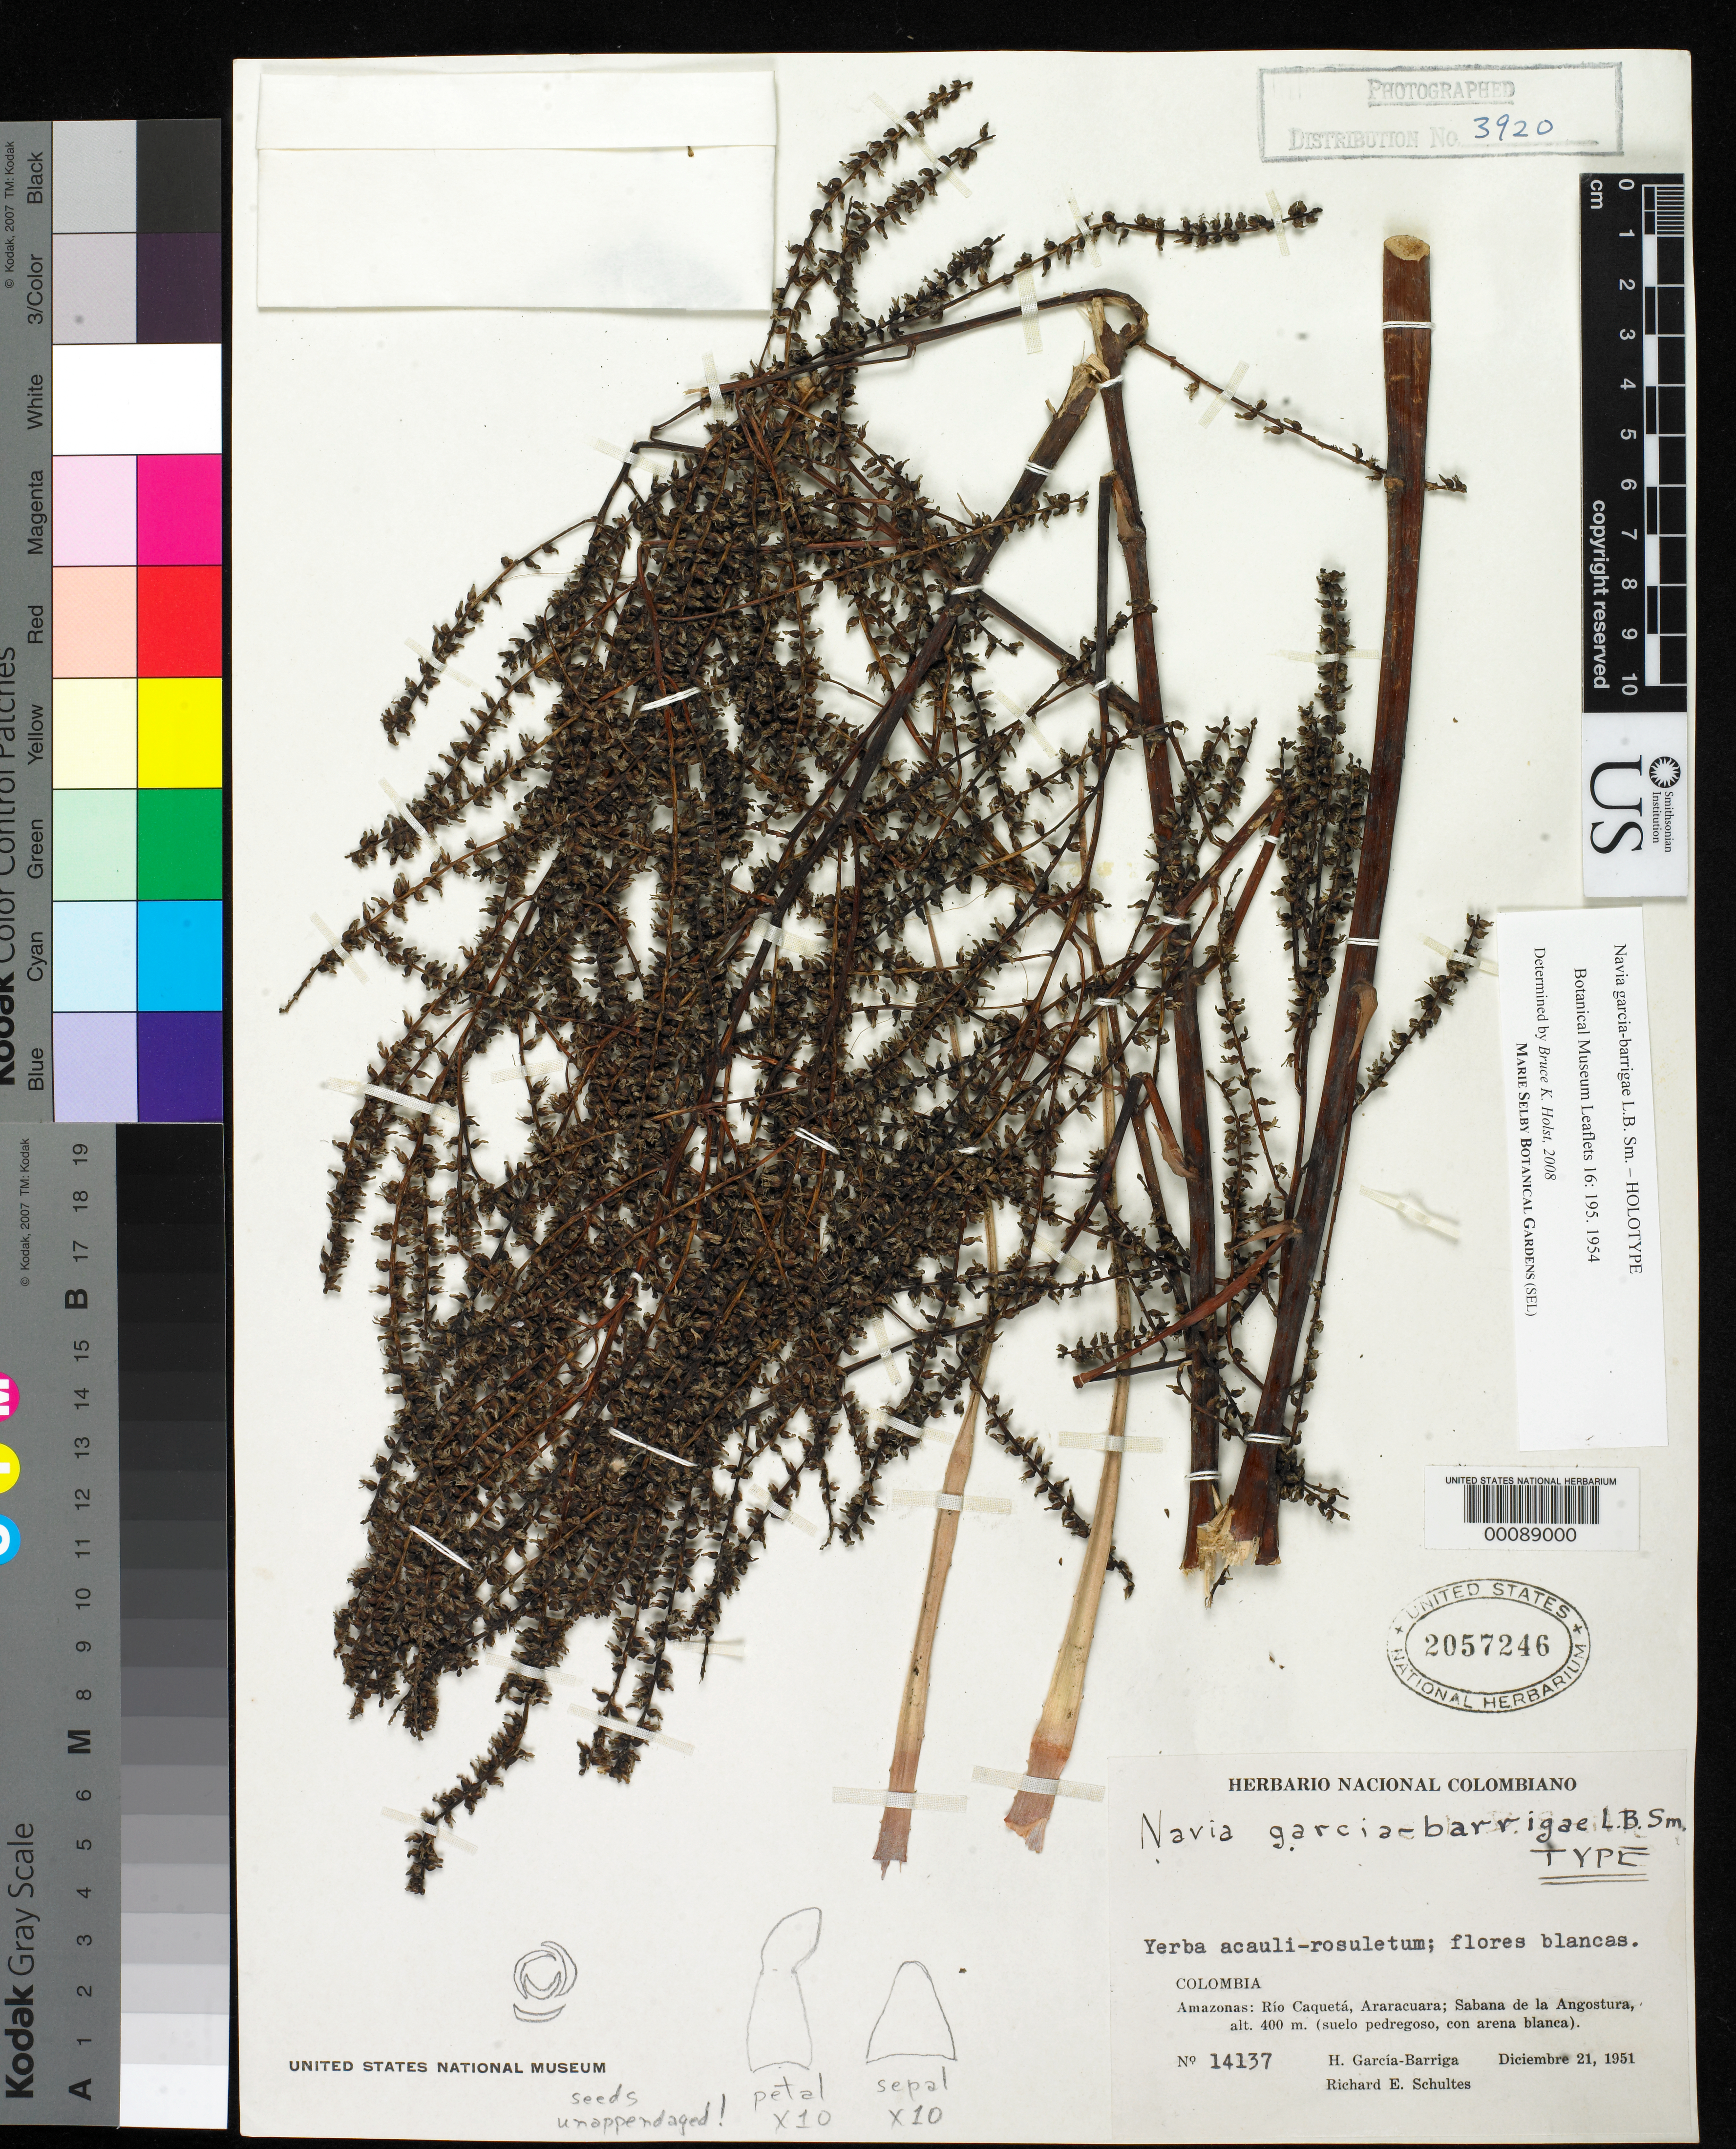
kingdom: Plantae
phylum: Tracheophyta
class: Liliopsida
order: Poales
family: Bromeliaceae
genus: Navia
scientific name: Navia garcia-barrigae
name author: L.B. Sm.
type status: Holotype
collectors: H. García Barriga & R. E. Schultes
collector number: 14137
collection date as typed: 21 Dec 1951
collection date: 1951-12-21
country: Colombia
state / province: Amazônas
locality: Rio Caqueta, Araracuara, Sabana de La Angostura.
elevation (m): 400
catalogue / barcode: US 2057246